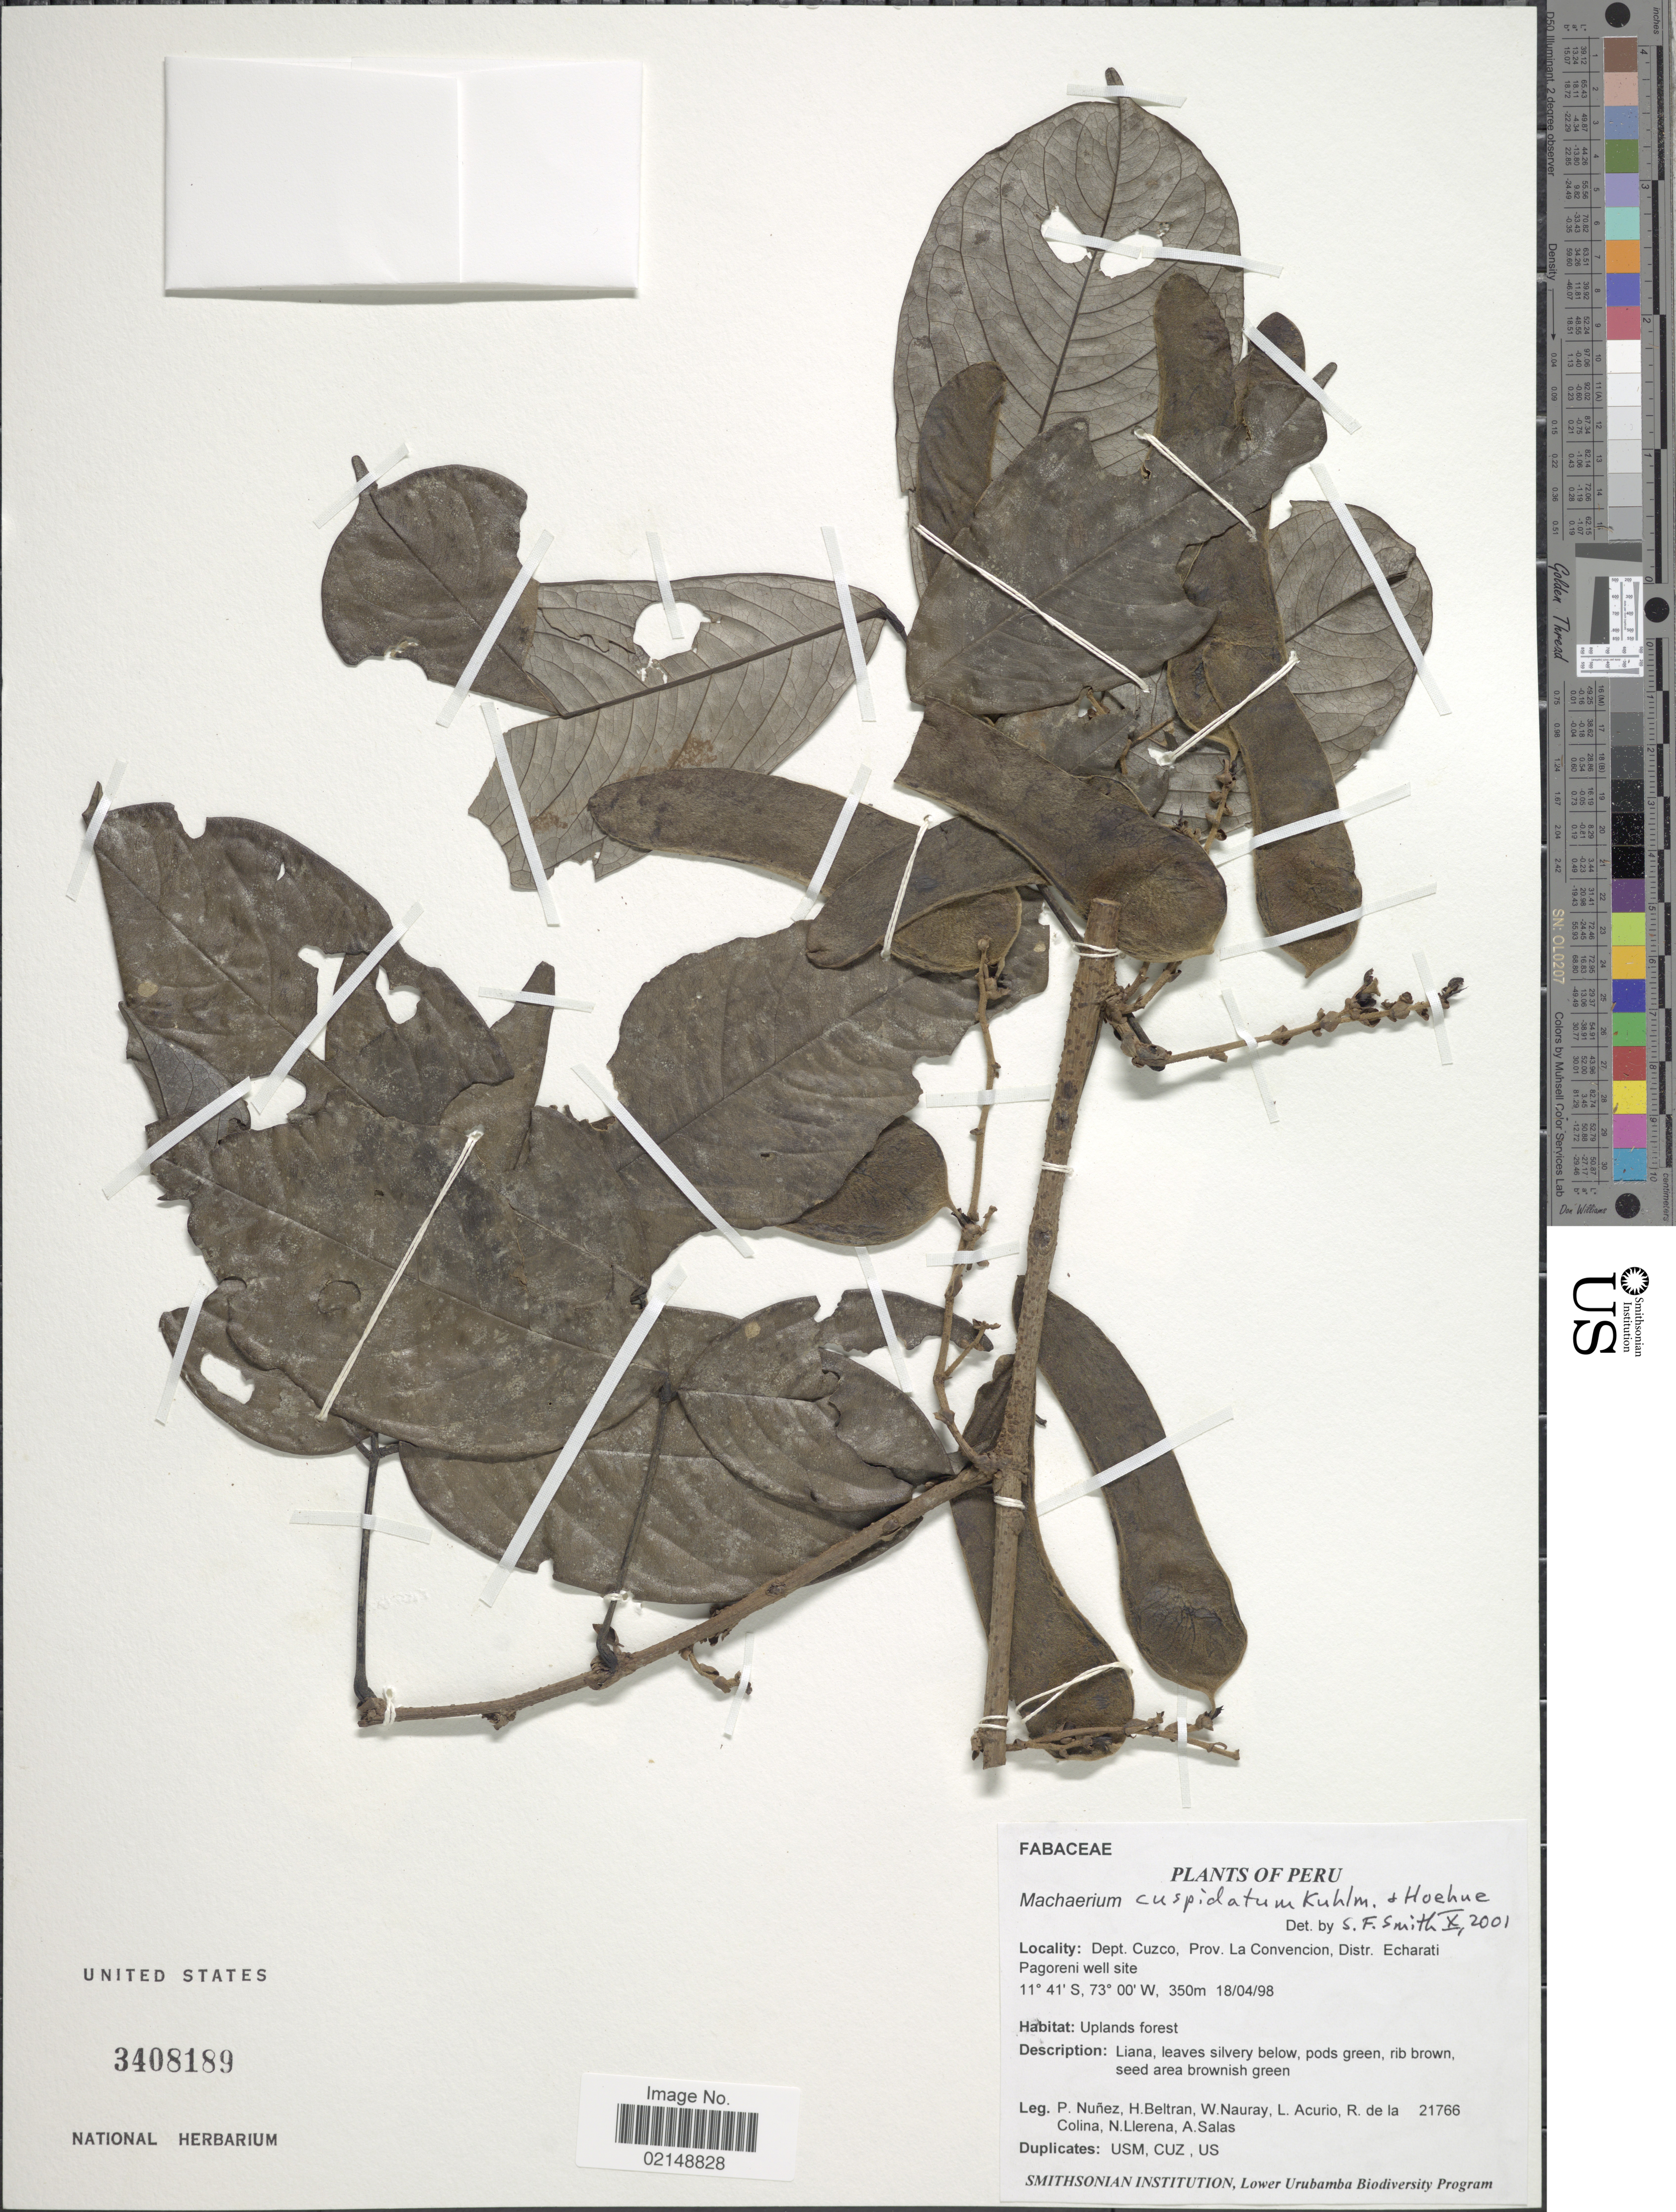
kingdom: Plantae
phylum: Tracheophyta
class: Magnoliopsida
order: Fabales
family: Fabaceae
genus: Machaerium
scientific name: Machaerium cuspidatum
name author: Kuhlm. & Hoehne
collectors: P. Nuñez V., H. Beltran, W. Nauray, L. Acurio & et al.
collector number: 21766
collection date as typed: Transcribed d/m/y: 18/4/98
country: Peru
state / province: Cusco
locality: Prov. La Convencion, Distr. Echarati Pagoreni well site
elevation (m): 350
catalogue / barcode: US 3408189